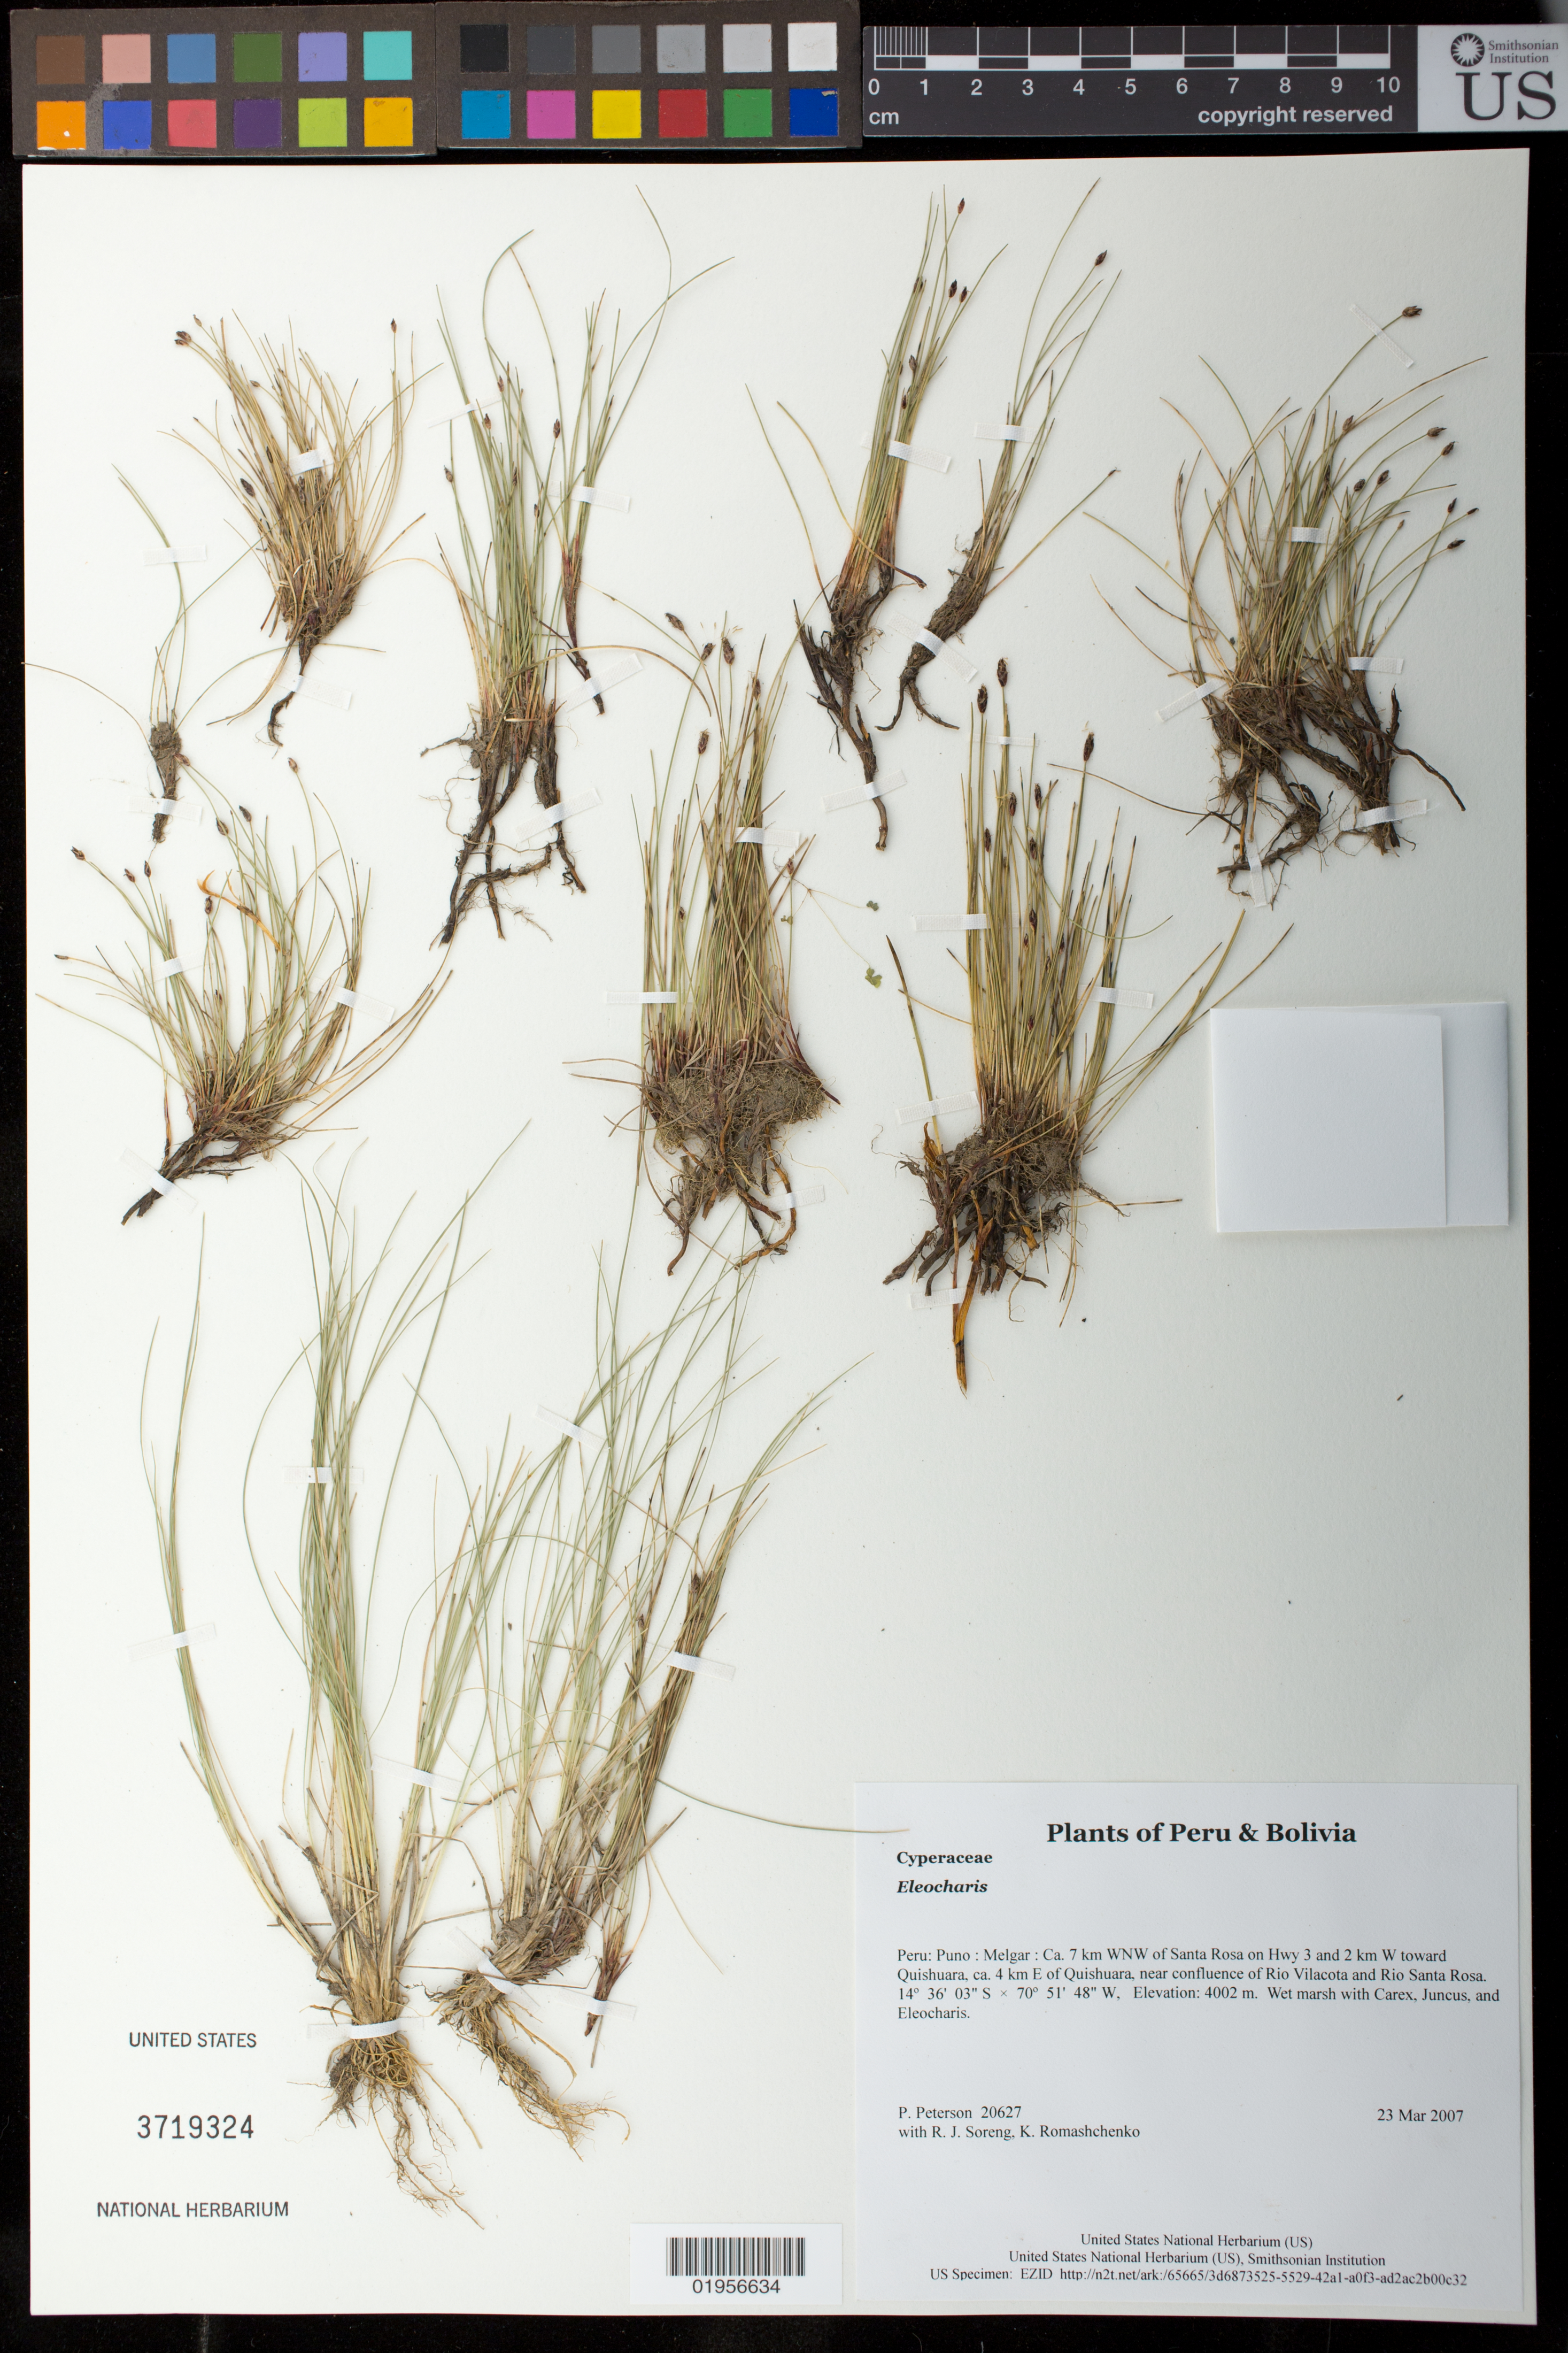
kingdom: Plantae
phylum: Tracheophyta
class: Liliopsida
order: Poales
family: Cyperaceae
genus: Eleocharis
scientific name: Eleocharis sp.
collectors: P. M. Peterson, R. J. Soreng & K. Romashchenko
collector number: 20627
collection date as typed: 23 Mar 2007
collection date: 2007-03-23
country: Peru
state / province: Puno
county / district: Melgar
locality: Ca. 7 km WNW of Santa Rosa on Hwy 3 and 2 km W toward Quishuara, ca. 4 km E of Quishuara, near confluence of Rio Vilacota and Rio Santa Rosa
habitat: Wet marsh with Carex, Juncus, and Eleocharis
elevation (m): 4002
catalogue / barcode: US 3719324